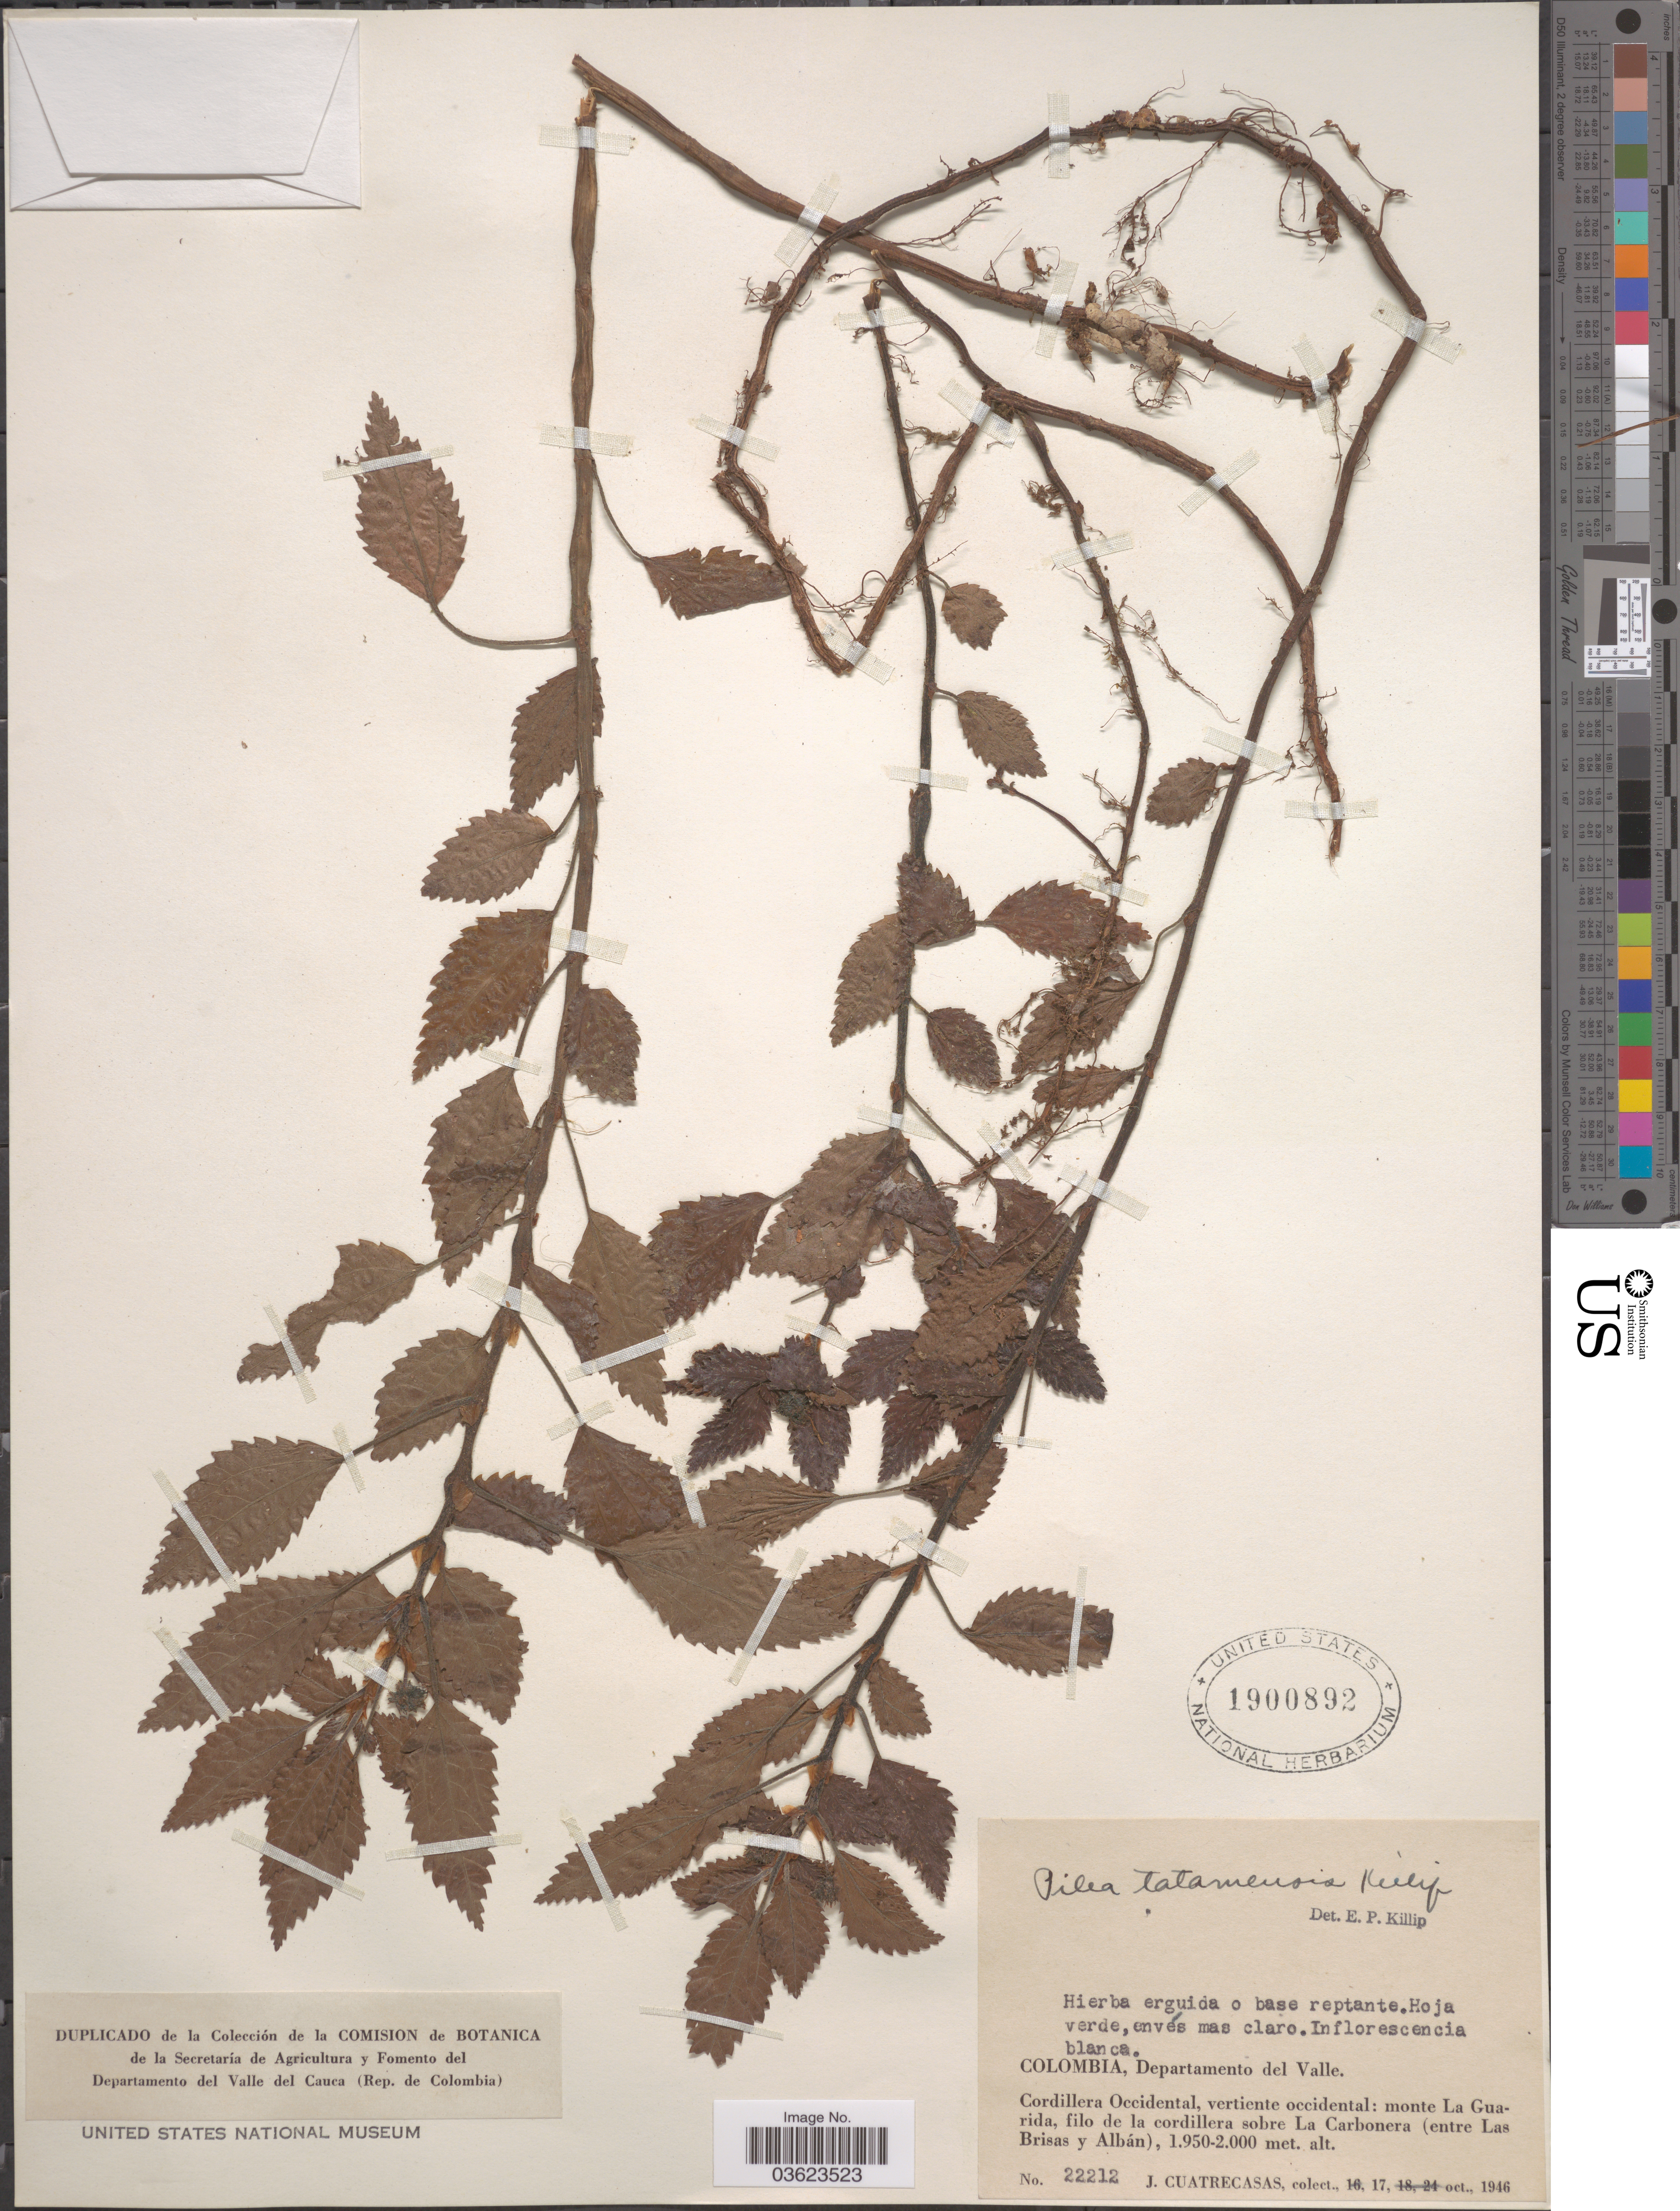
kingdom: Plantae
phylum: Tracheophyta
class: Magnoliopsida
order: Rosales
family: Urticaceae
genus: Pilea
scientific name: Pilea tatamensis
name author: Killip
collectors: J. Cuatrecasas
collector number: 22212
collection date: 1946-10-17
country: Colombia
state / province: Valle del Cauca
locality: Departamento del Valle. Cordillera Occidental, vertiente occidental: monte La Guarida, filo de la cordillera sobre La Carbonera (entre Las Brisas y Albán).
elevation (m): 1950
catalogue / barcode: US 1900892